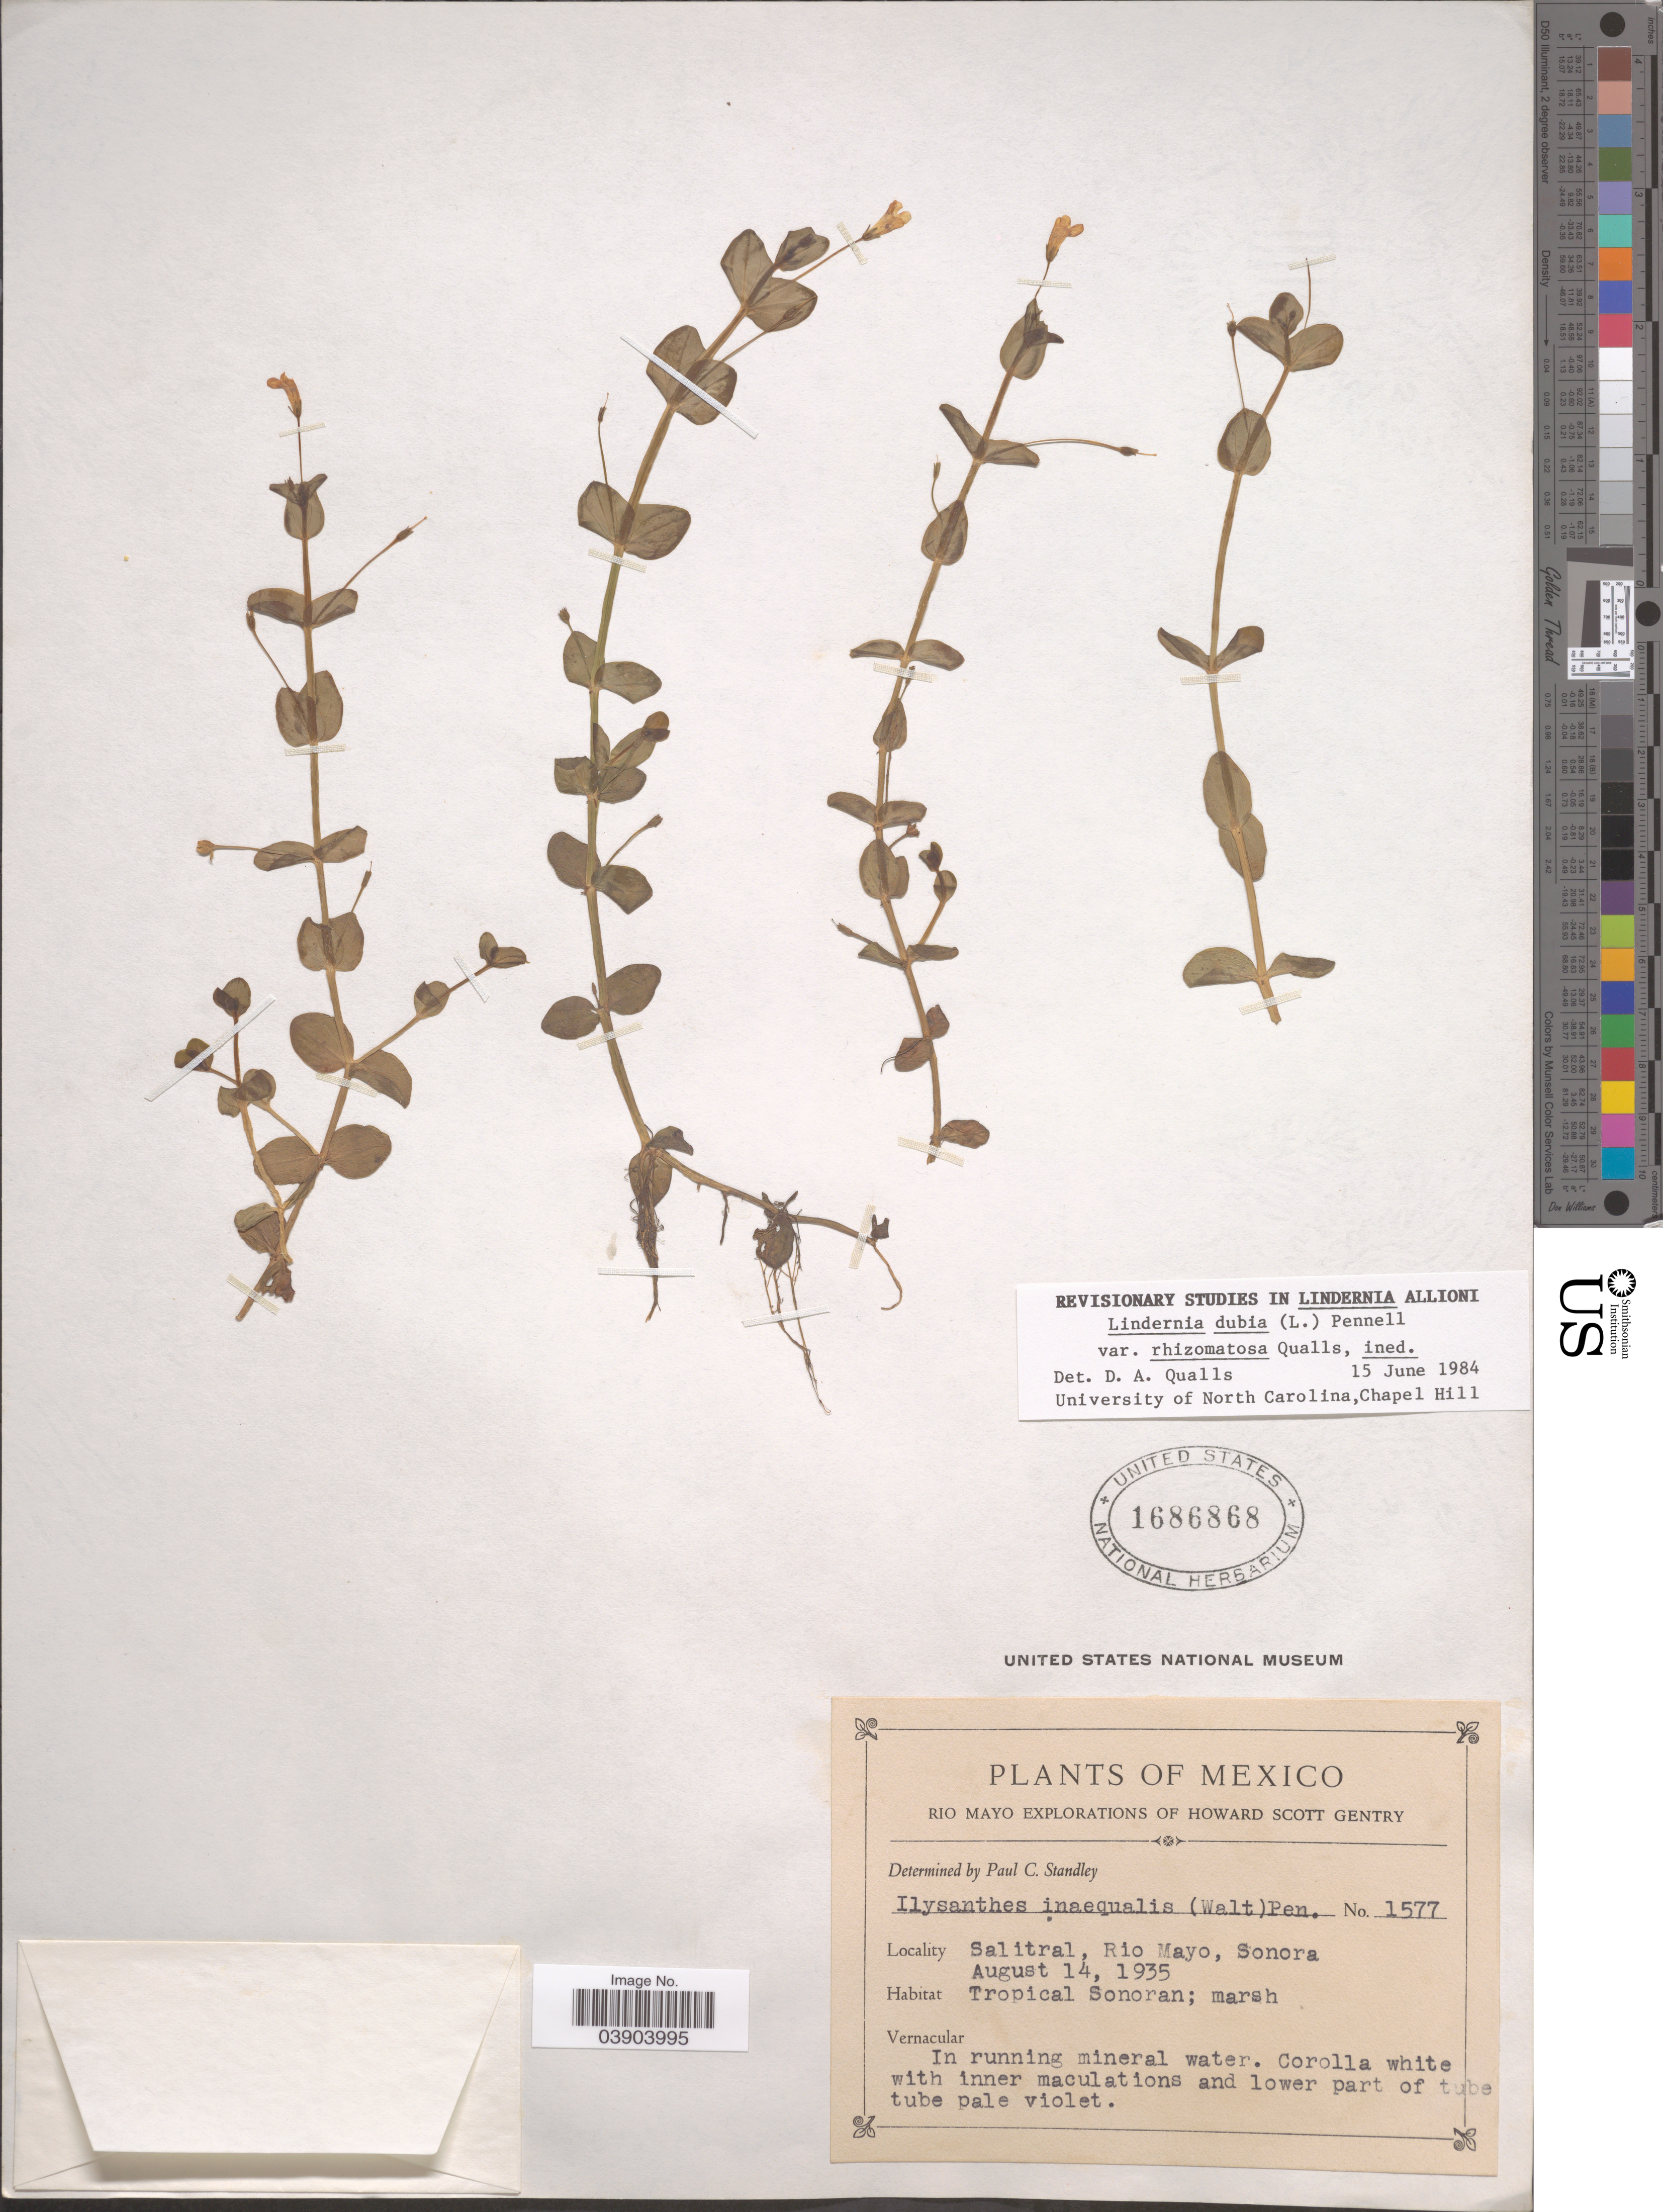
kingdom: Plantae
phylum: Tracheophyta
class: Magnoliopsida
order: Lamiales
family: Linderniaceae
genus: Lindernia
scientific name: Lindernia dubia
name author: (L.) Pennell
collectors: H. S. Gentry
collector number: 1577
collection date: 1935-08-14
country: Mexico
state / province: Sonora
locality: Rio Mayo. Salitral, Rio Mayo. Tropical Sonoran.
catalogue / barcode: US 1686868